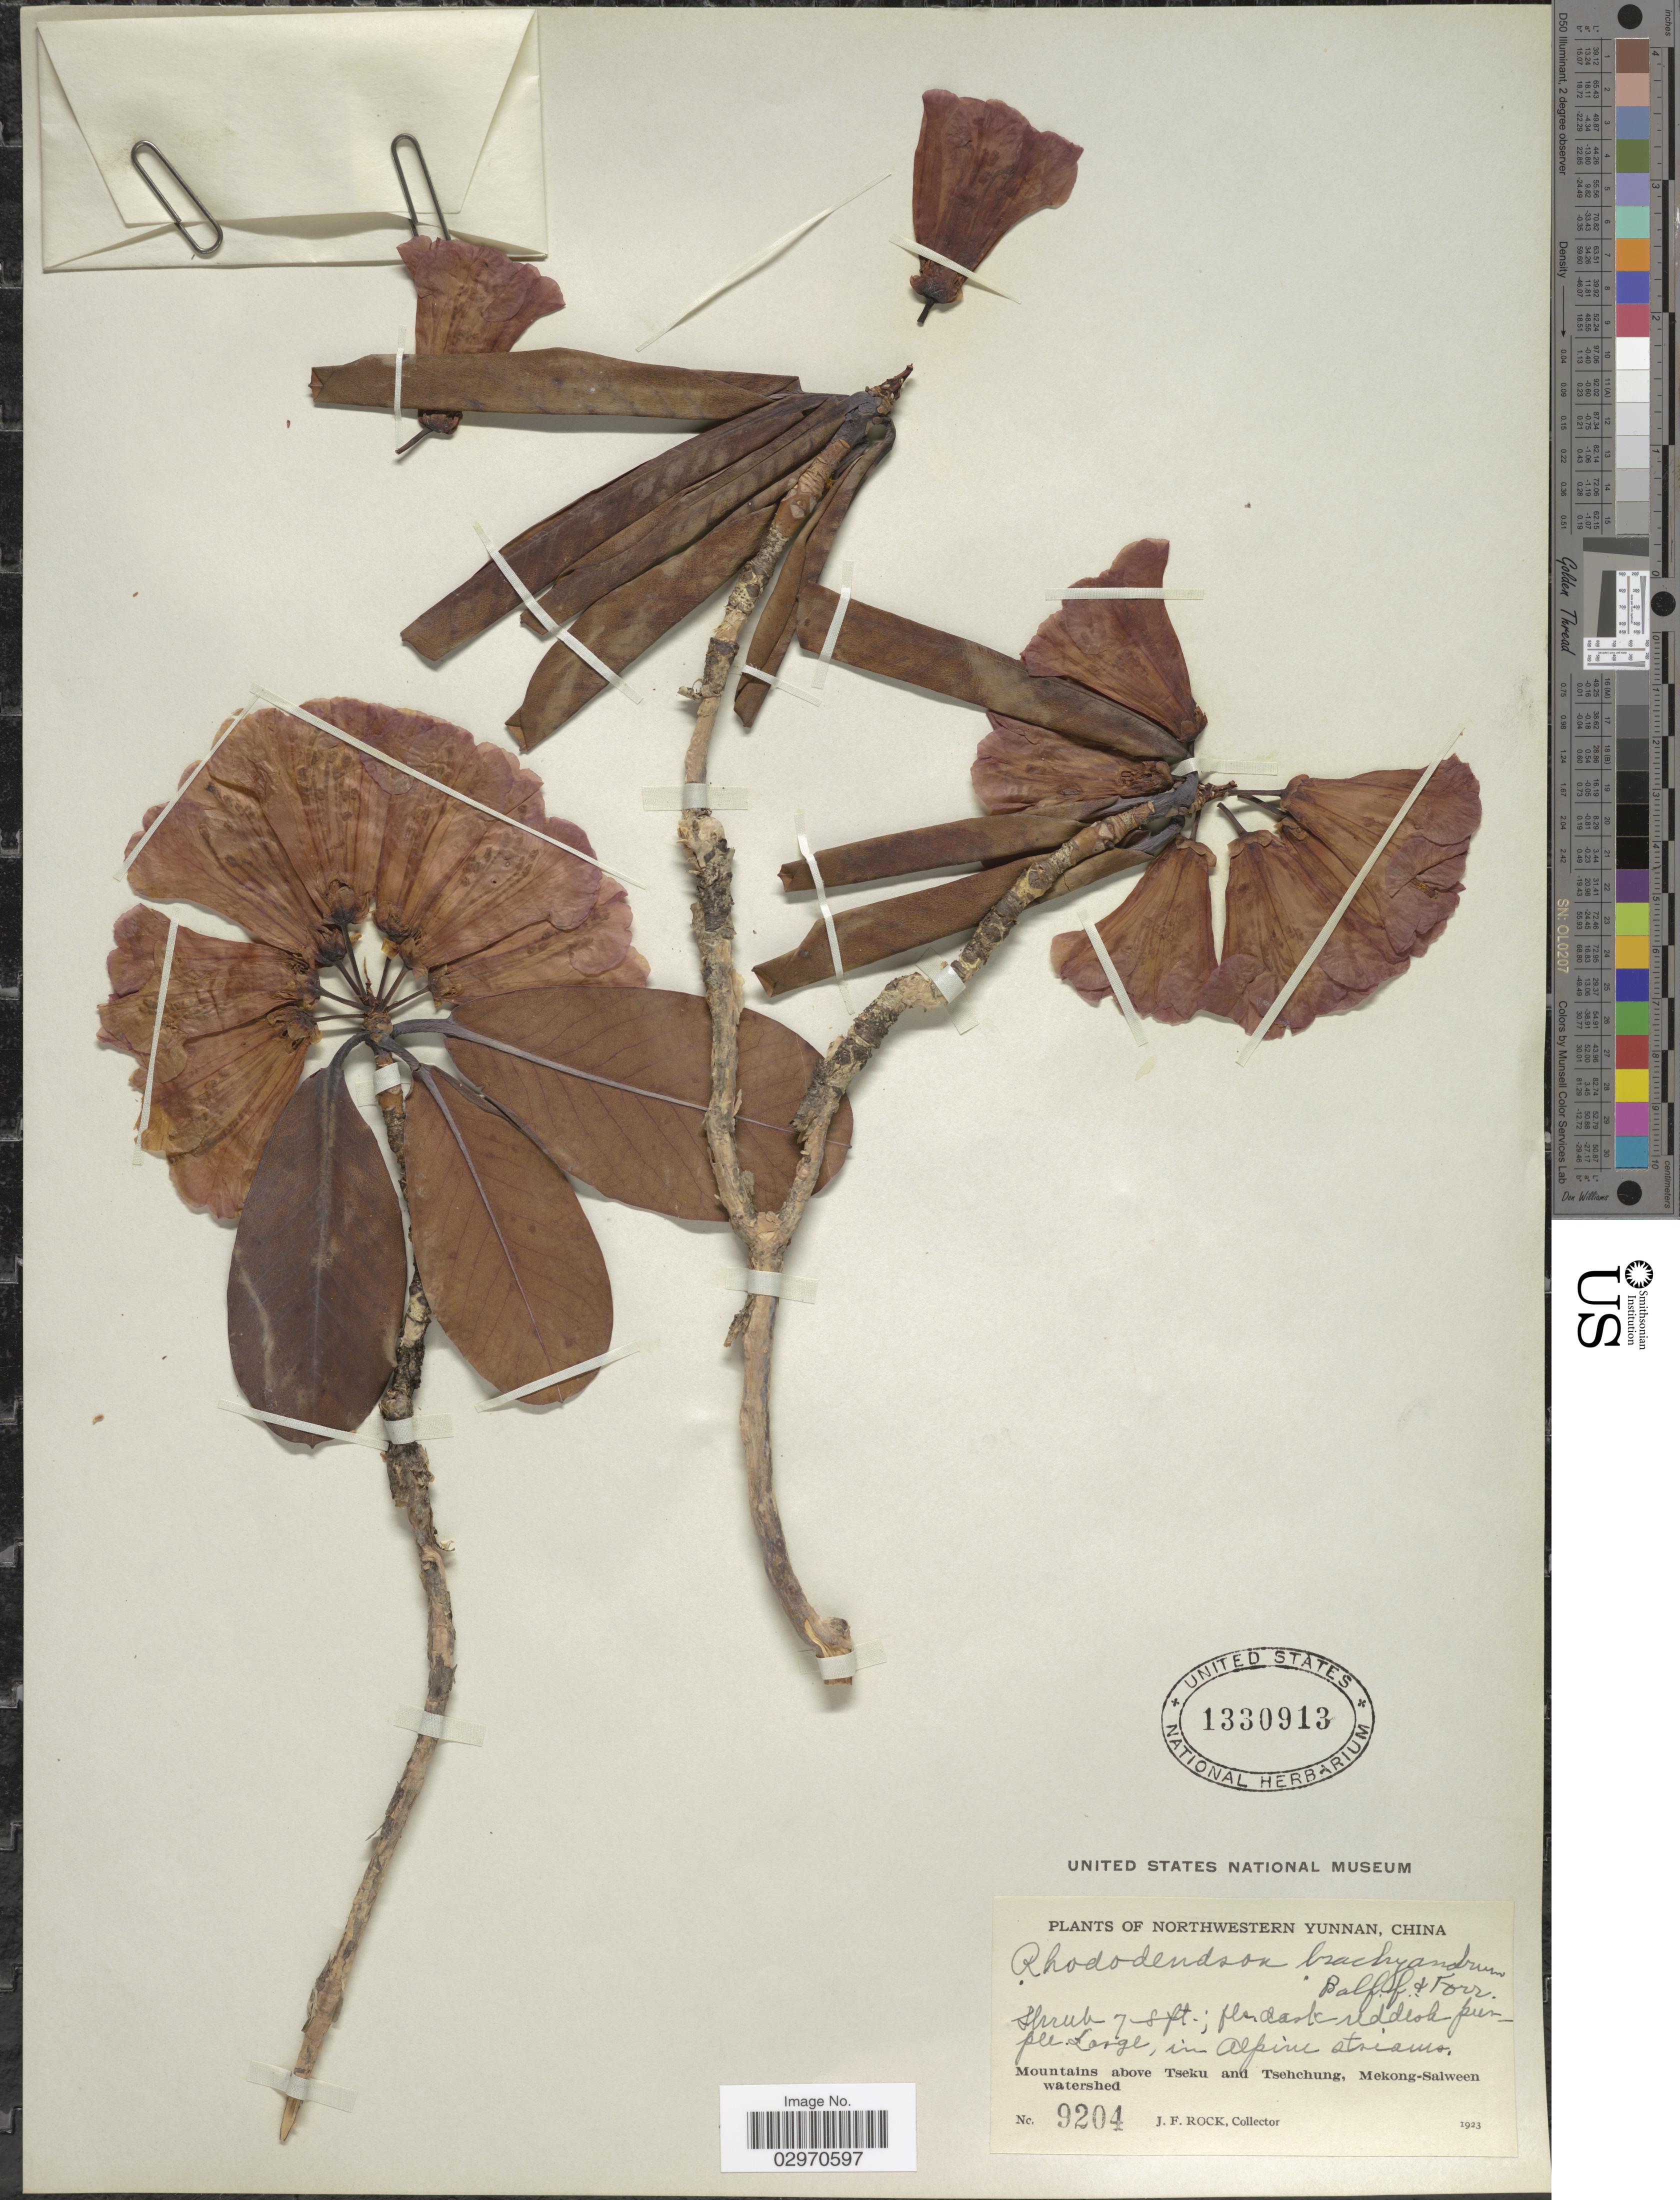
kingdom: Plantae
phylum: Tracheophyta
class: Magnoliopsida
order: Ericales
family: Ericaceae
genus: Rhododendron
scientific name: Rhododendron eclecteum var. brachyandrum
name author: (Balf. f. & Forrest) Cowan & Davidian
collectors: J. Rock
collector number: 9204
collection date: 1923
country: China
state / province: Yunnan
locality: Northwestern Yunnan. Mountains above Tseku and Tsehchung, Mekong-Salween watershed.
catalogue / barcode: US 1330913